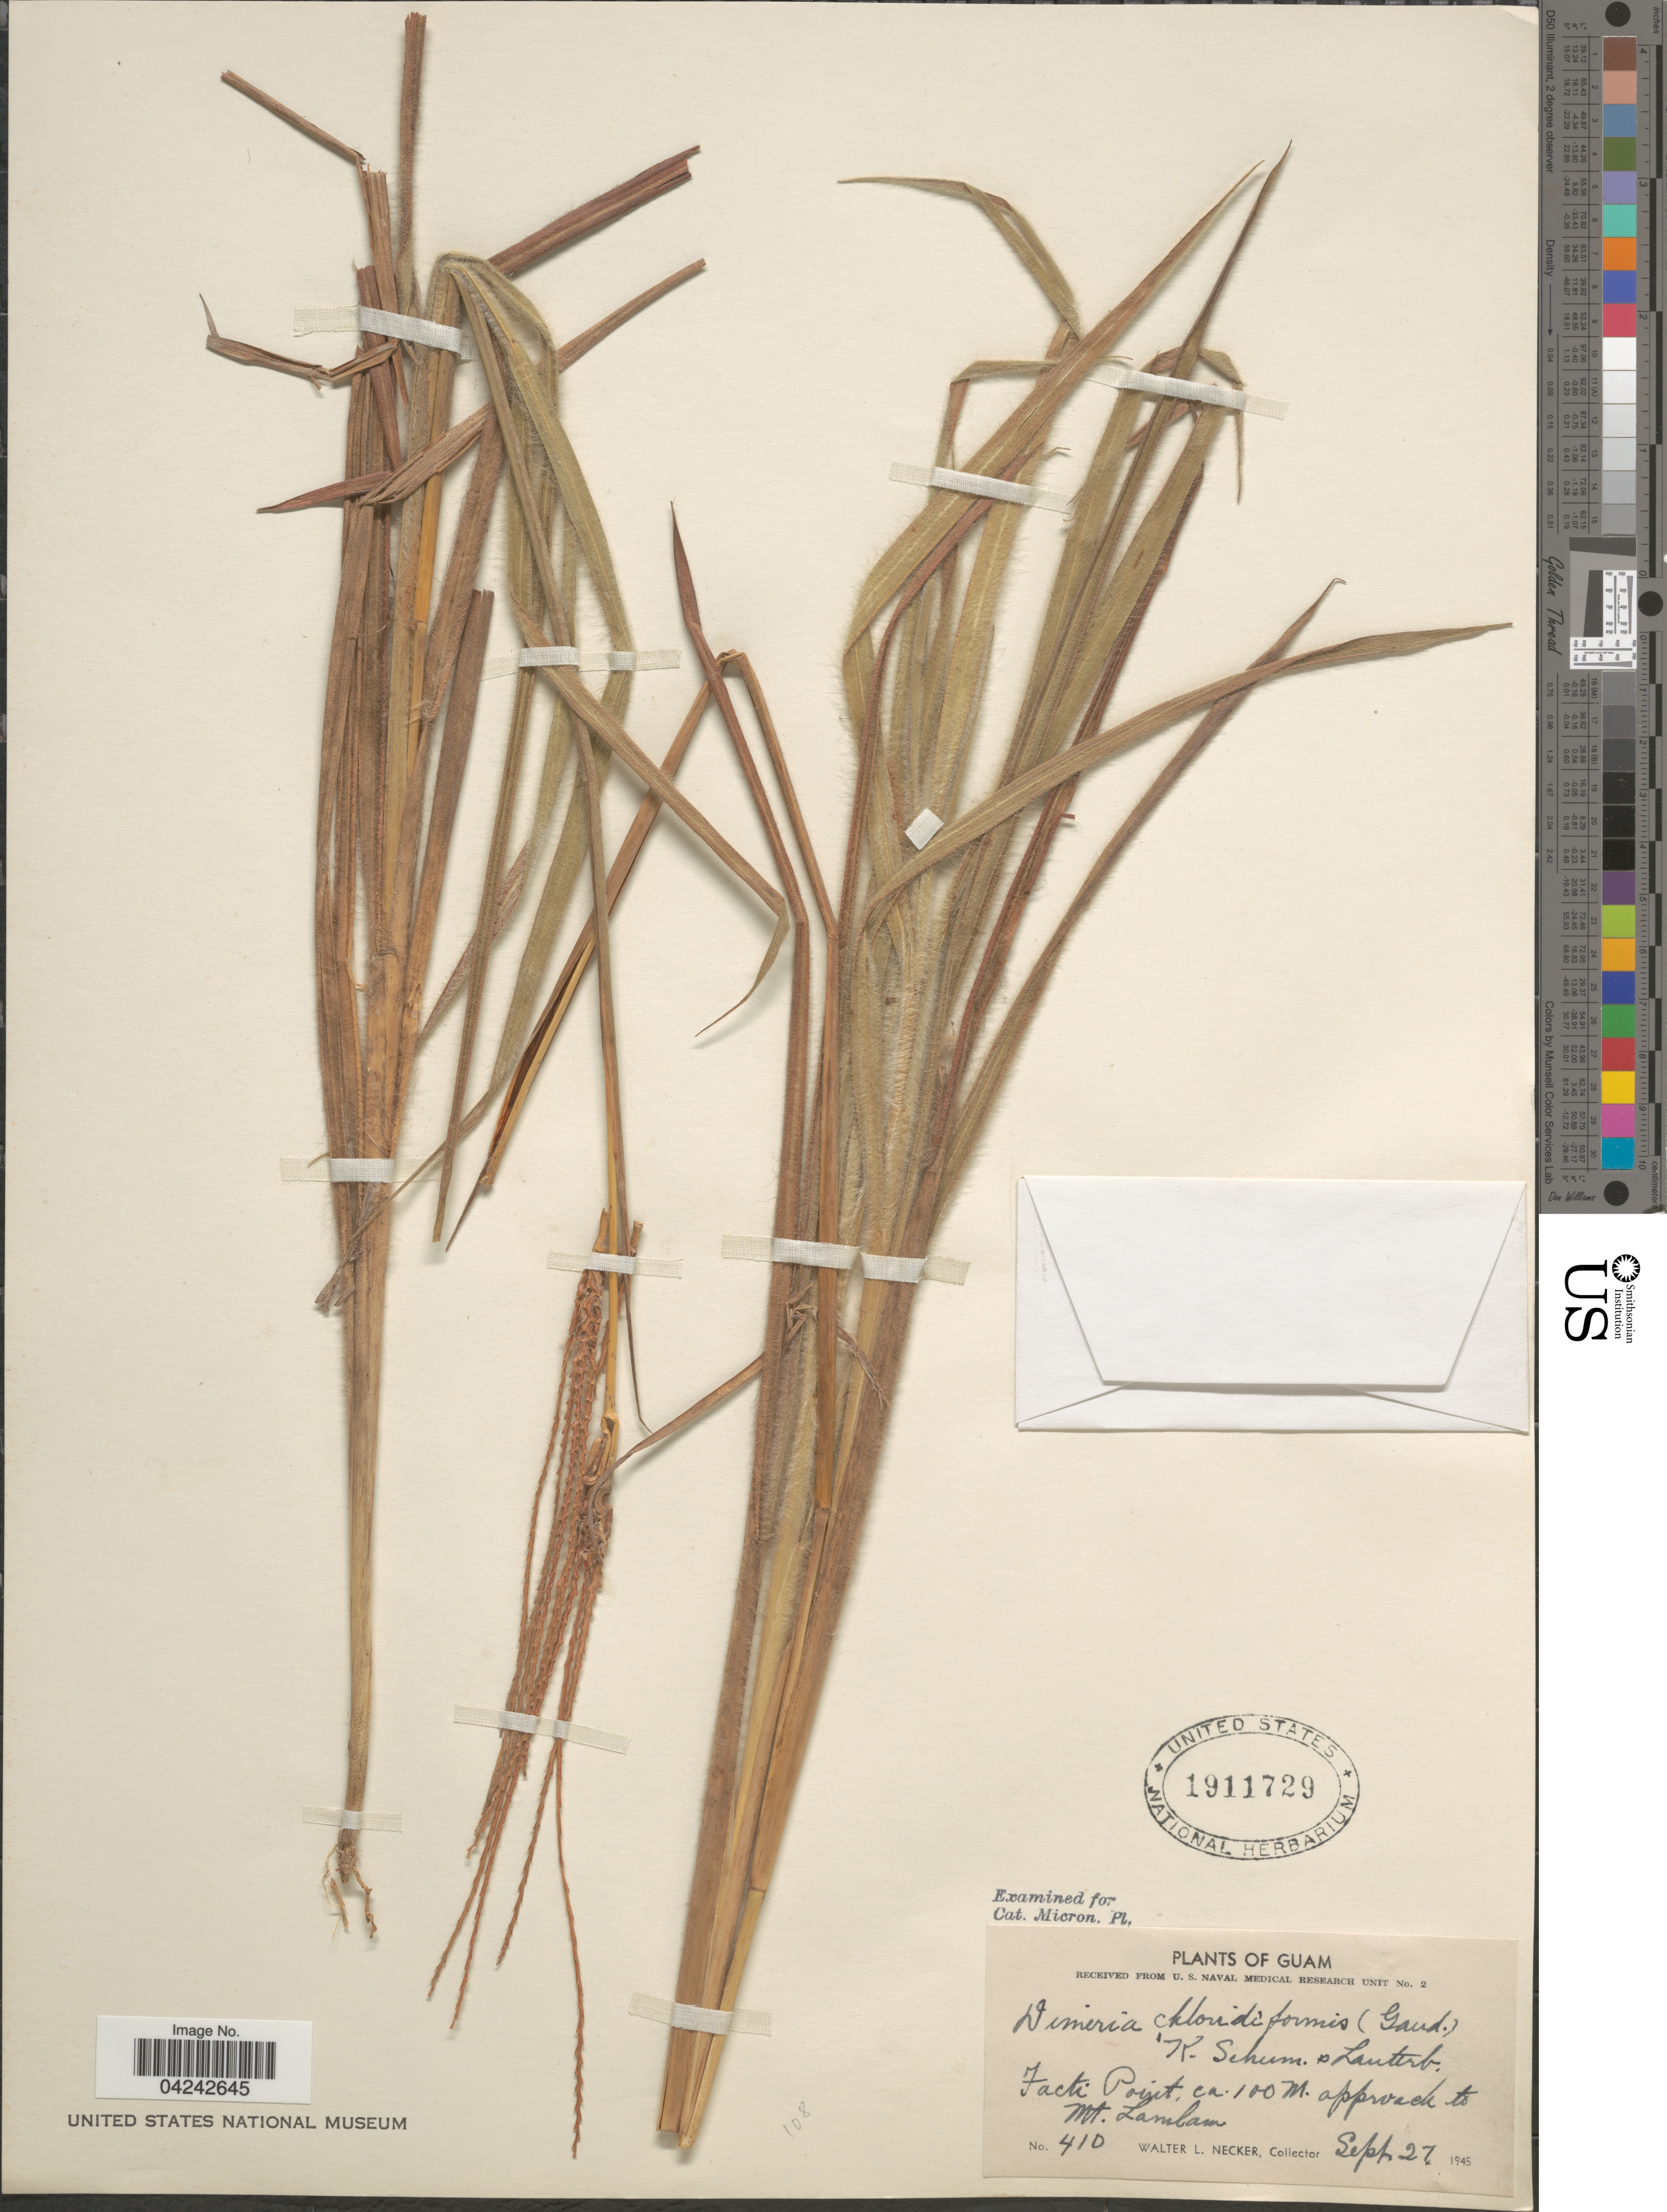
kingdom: Plantae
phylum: Tracheophyta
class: Liliopsida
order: Poales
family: Poaceae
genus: Dimeria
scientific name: Dimeria chloridiformis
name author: (Gaudich.) Schum. & Lauterb.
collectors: W. L. Necker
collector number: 410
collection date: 1945-09-27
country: Guam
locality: Facti Point, ca. 100 m approach to Mt. Lamlam.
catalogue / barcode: US 1911729